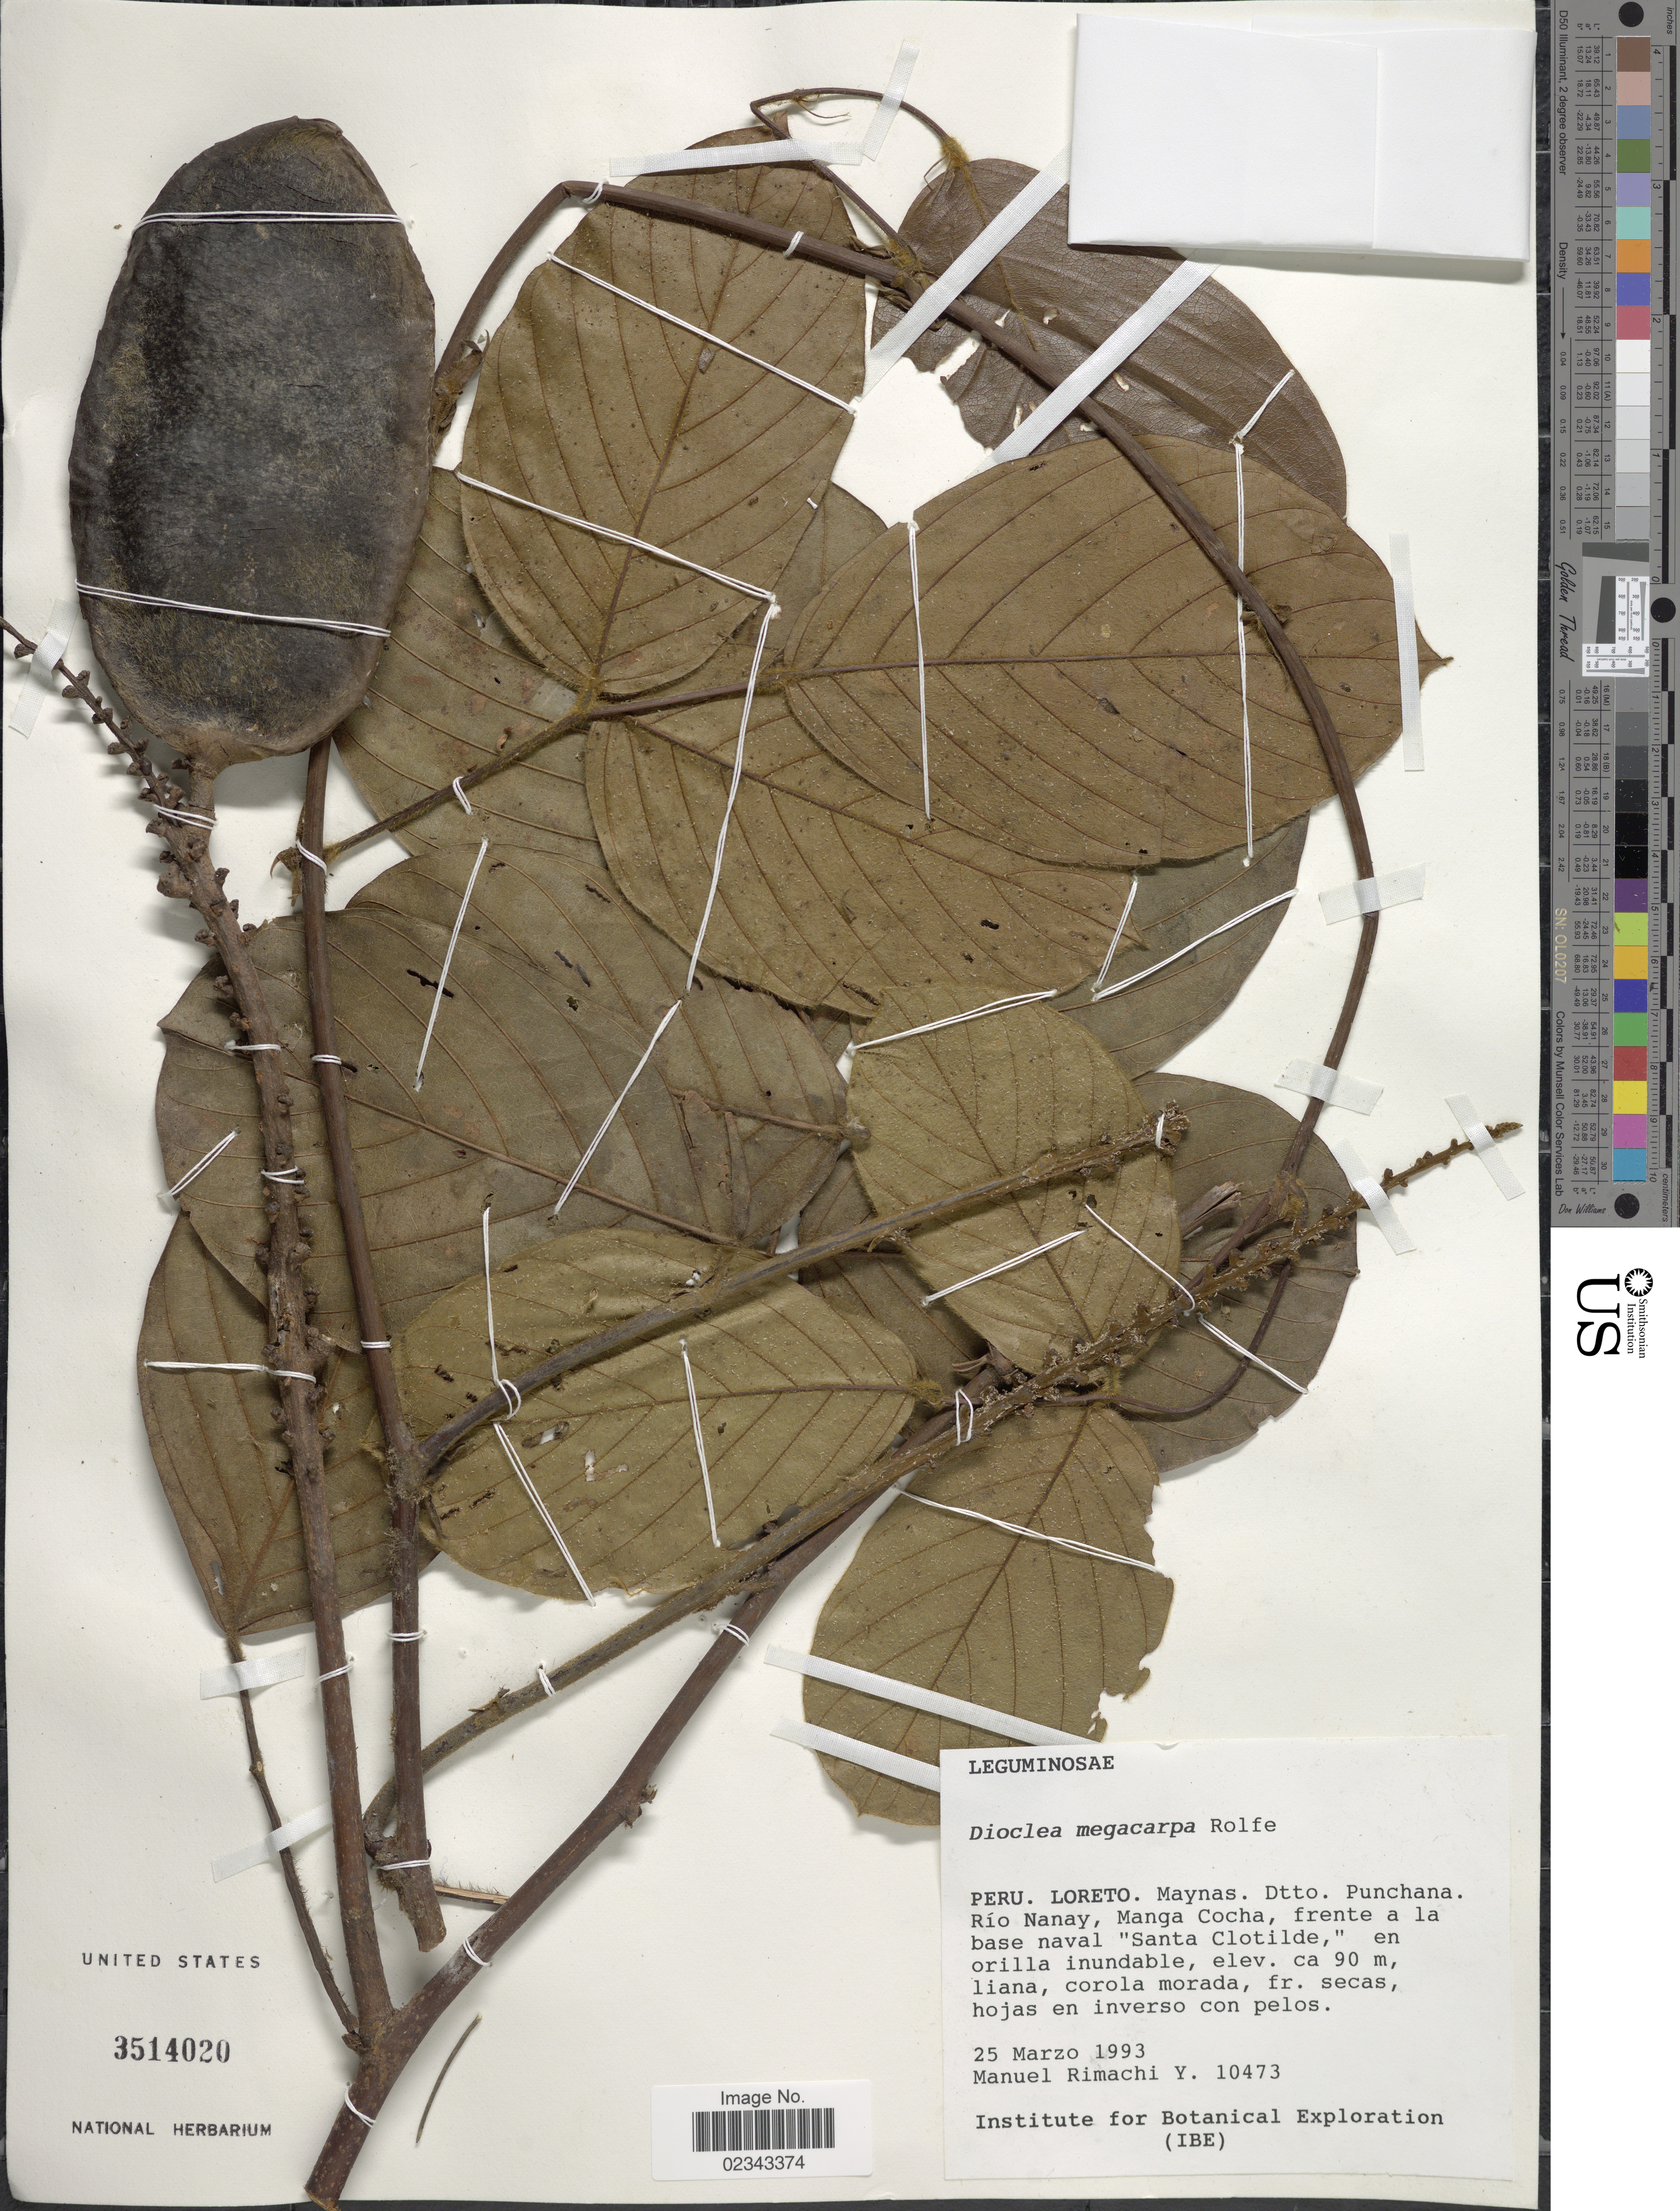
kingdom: Plantae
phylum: Tracheophyta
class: Magnoliopsida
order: Fabales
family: Fabaceae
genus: Macropsychanthus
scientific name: Macropsychanthus megacarpus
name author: (Rolfe) L.P. Queiroz & Snak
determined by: Strong, Mark T., (BOT), Smithsonian Institution - National Museum of Natural History (UNITED STATES)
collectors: M. Rimachi Y.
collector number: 10473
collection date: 1993-03-25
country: Peru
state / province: Loreto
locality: Maynas. Dtto Punchana. Río Nanay, manga Cocha, frente a la base naval 'Santa Clotilde,' en orilla inundable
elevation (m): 90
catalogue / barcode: US 3514020